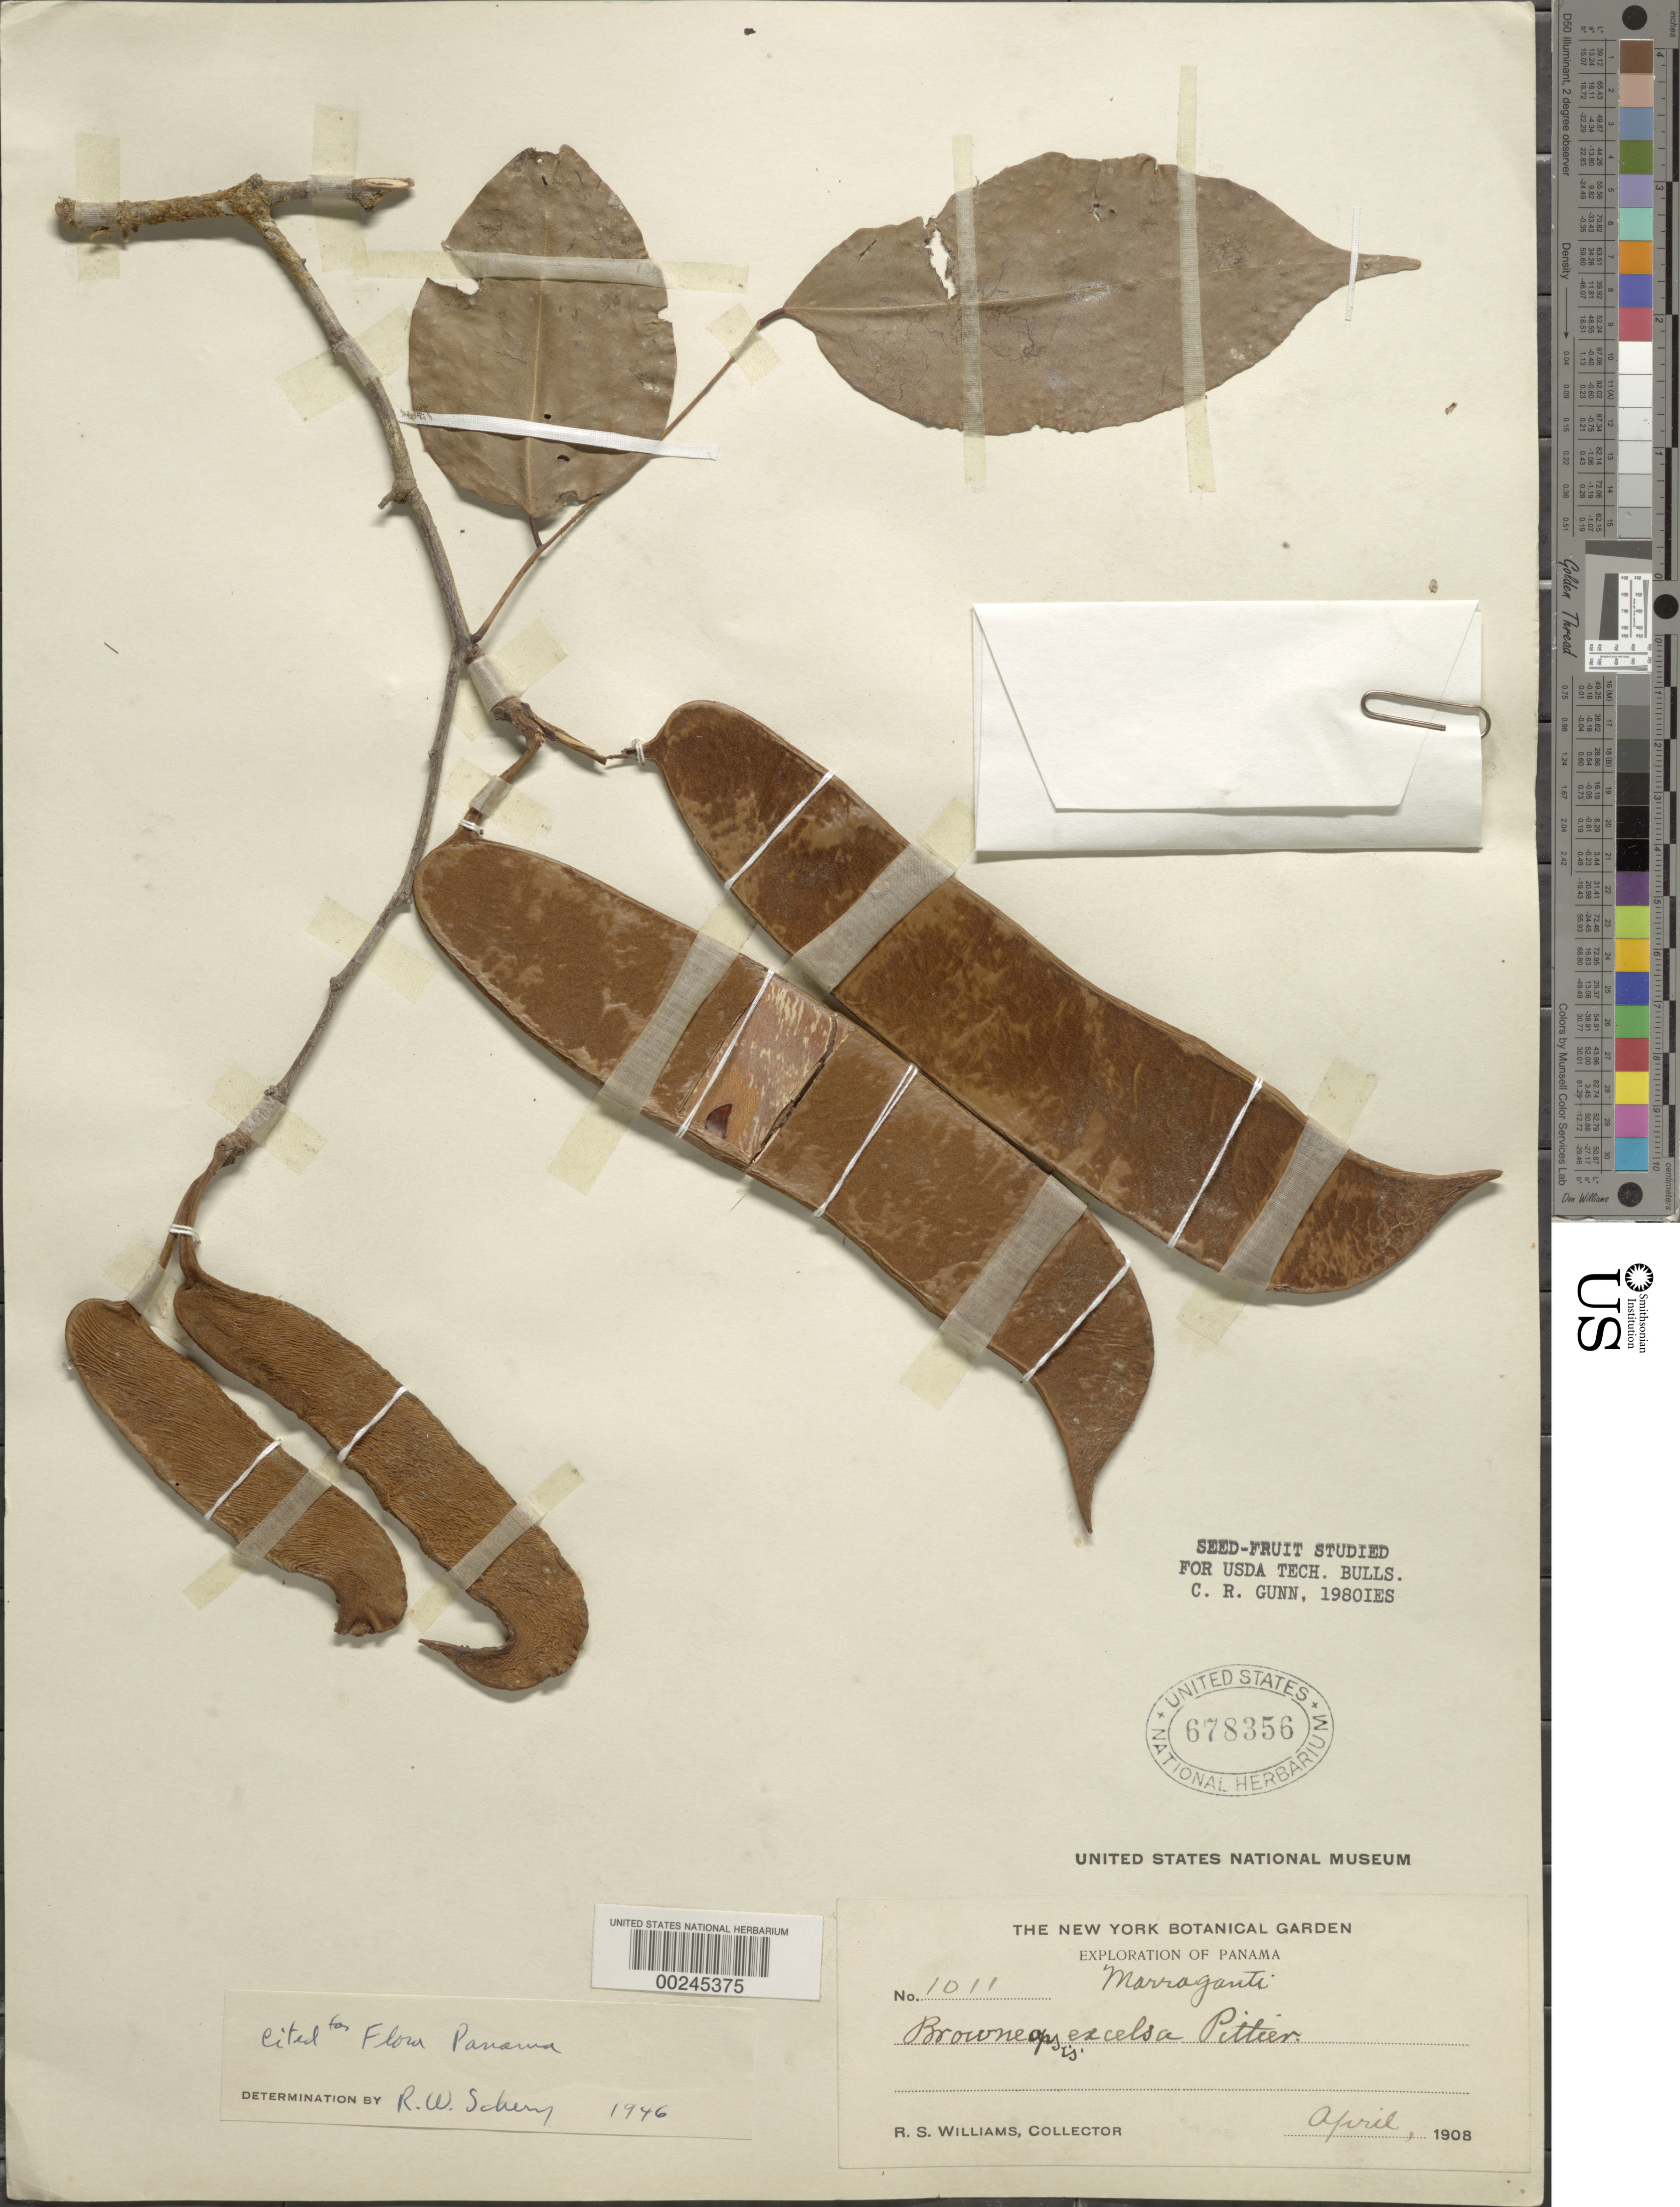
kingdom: Plantae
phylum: Tracheophyta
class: Magnoliopsida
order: Fabales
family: Fabaceae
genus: Browneopsis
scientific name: Browneopsis excelsa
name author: Pittier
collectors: R. S. Williams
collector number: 1011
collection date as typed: Apr 1908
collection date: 1908-04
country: Panama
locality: Marraganti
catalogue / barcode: US 678356